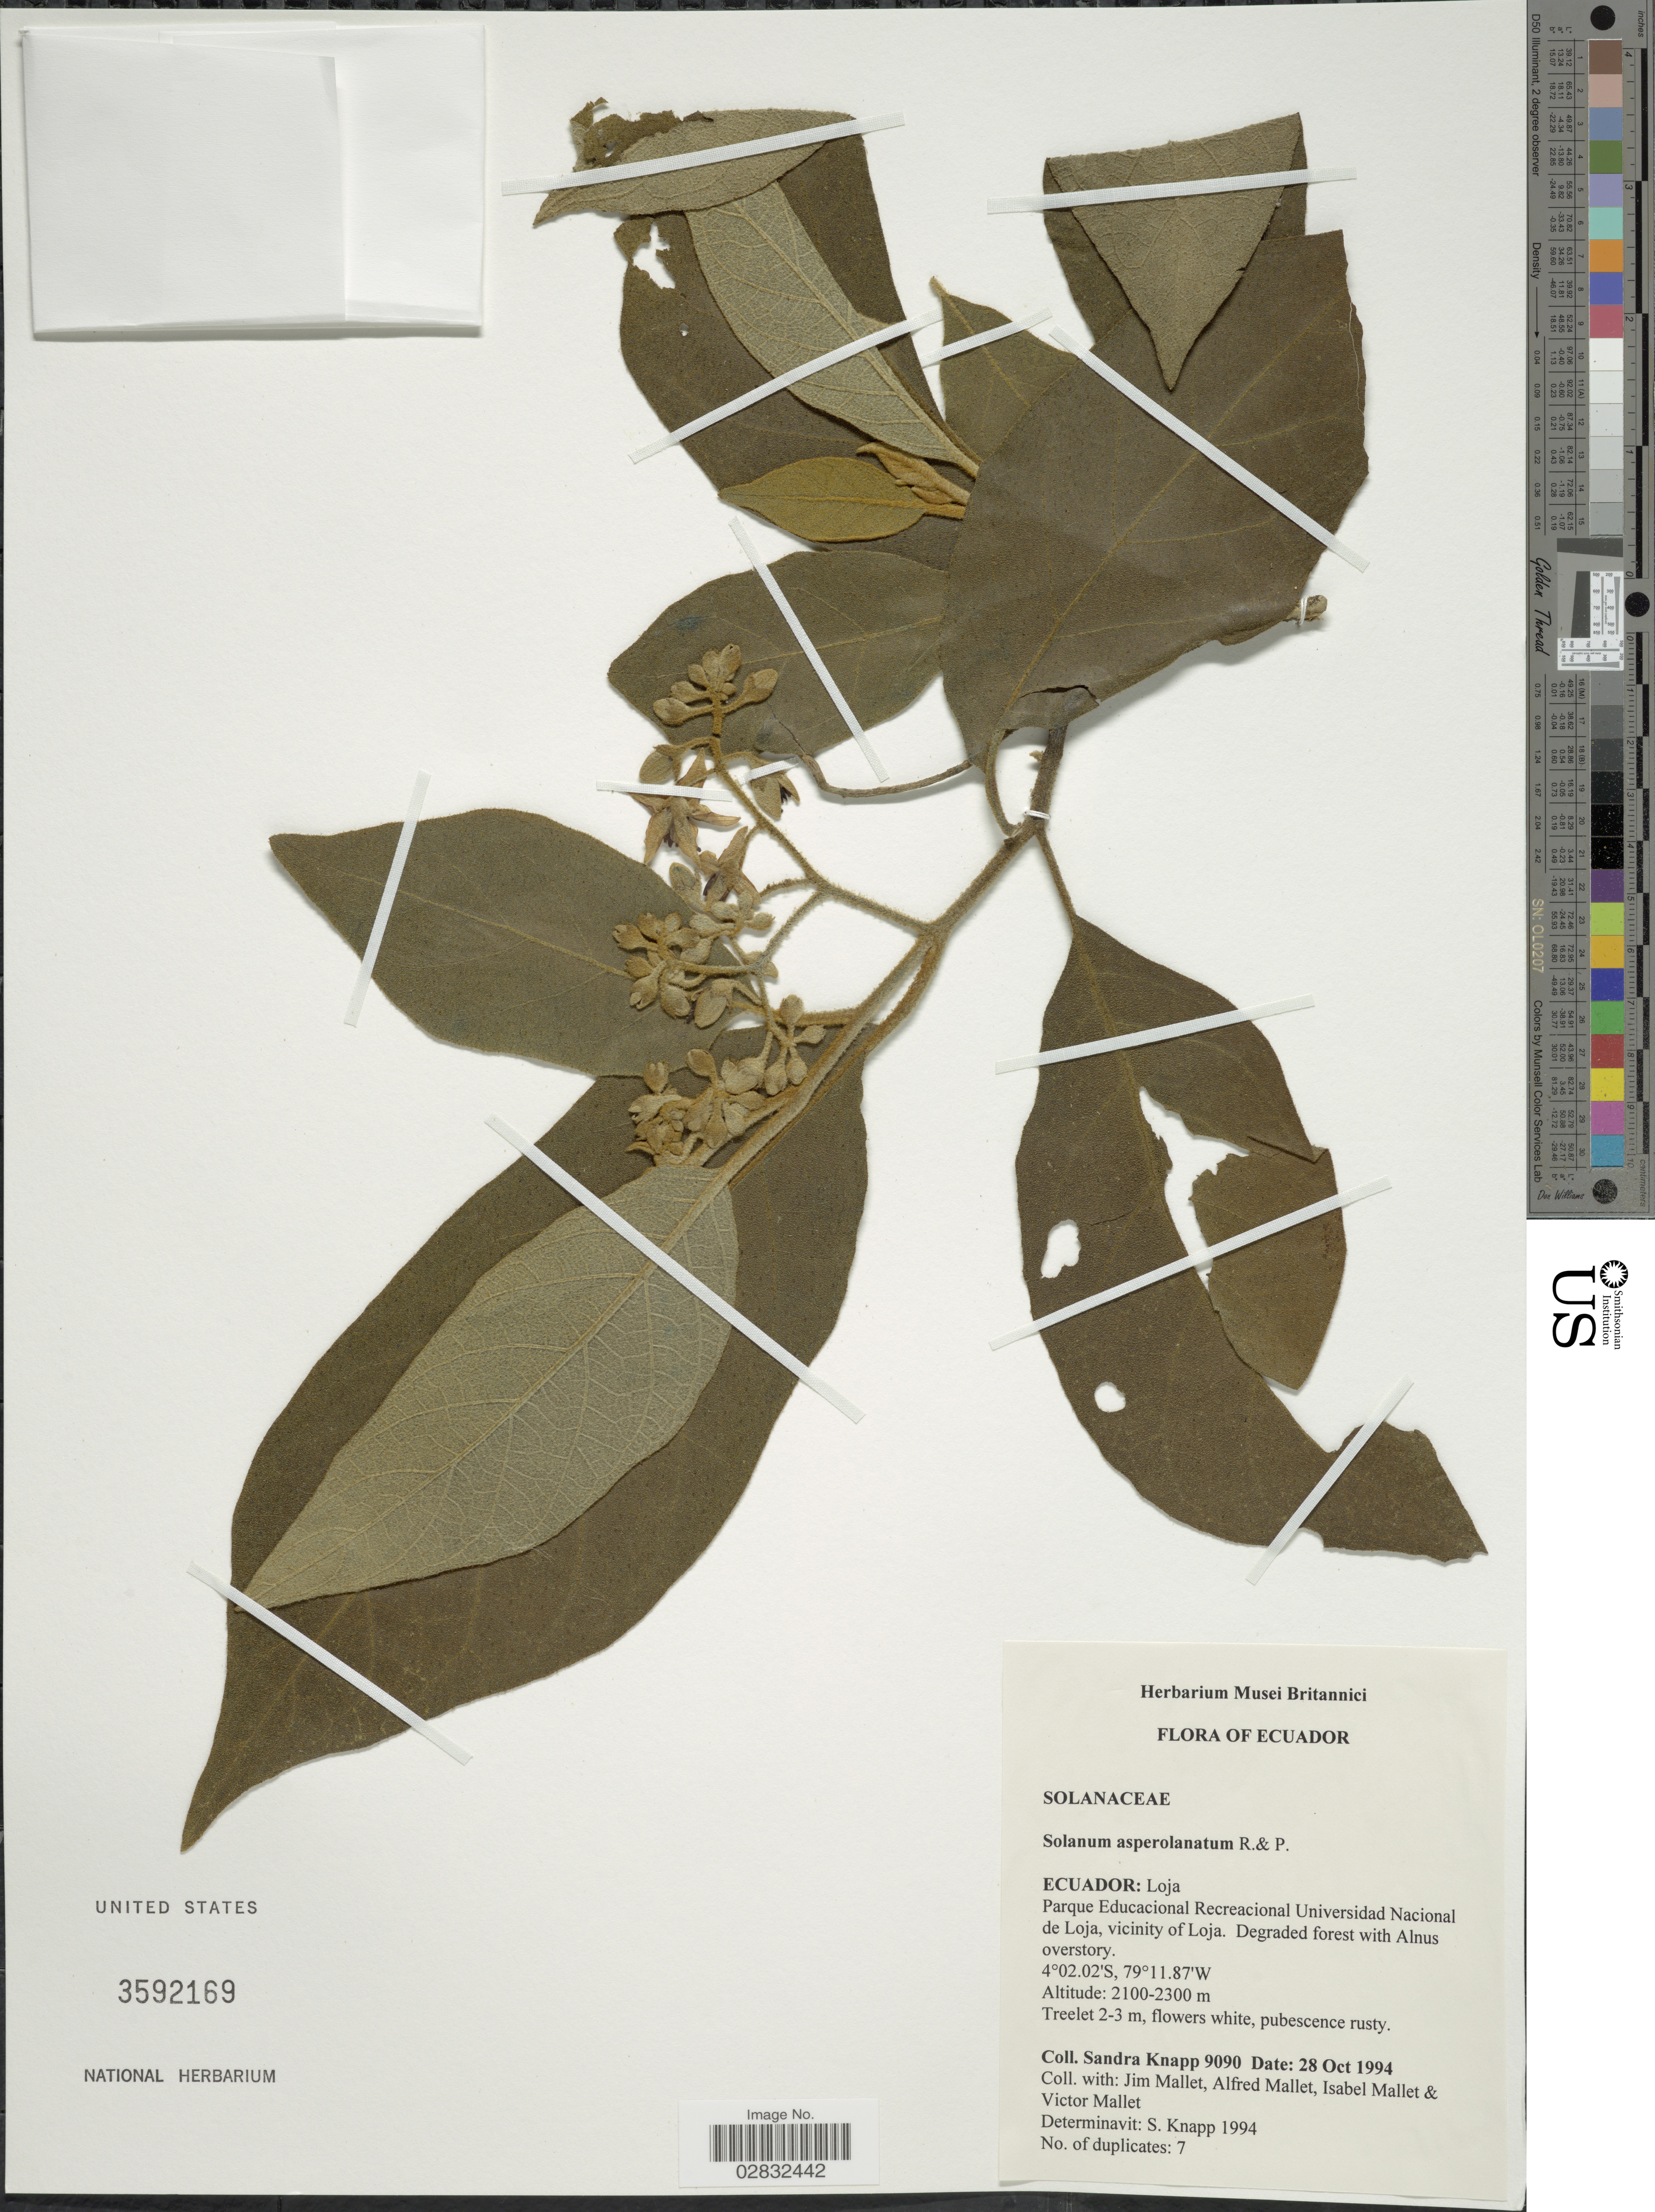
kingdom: Plantae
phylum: Tracheophyta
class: Magnoliopsida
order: Solanales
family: Solanaceae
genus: Solanum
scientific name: Solanum asperolatum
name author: Ruiz & Pav.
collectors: S. Knapp, J. Mallet, A. Mallet, I. Mallet & V. Mallet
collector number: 9090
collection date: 1994-10-28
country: Ecuador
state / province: Loja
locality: Parque Educacional Recreacional Universidad Nacional de Loja, vicinity of Loja.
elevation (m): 2100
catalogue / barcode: US 3592169